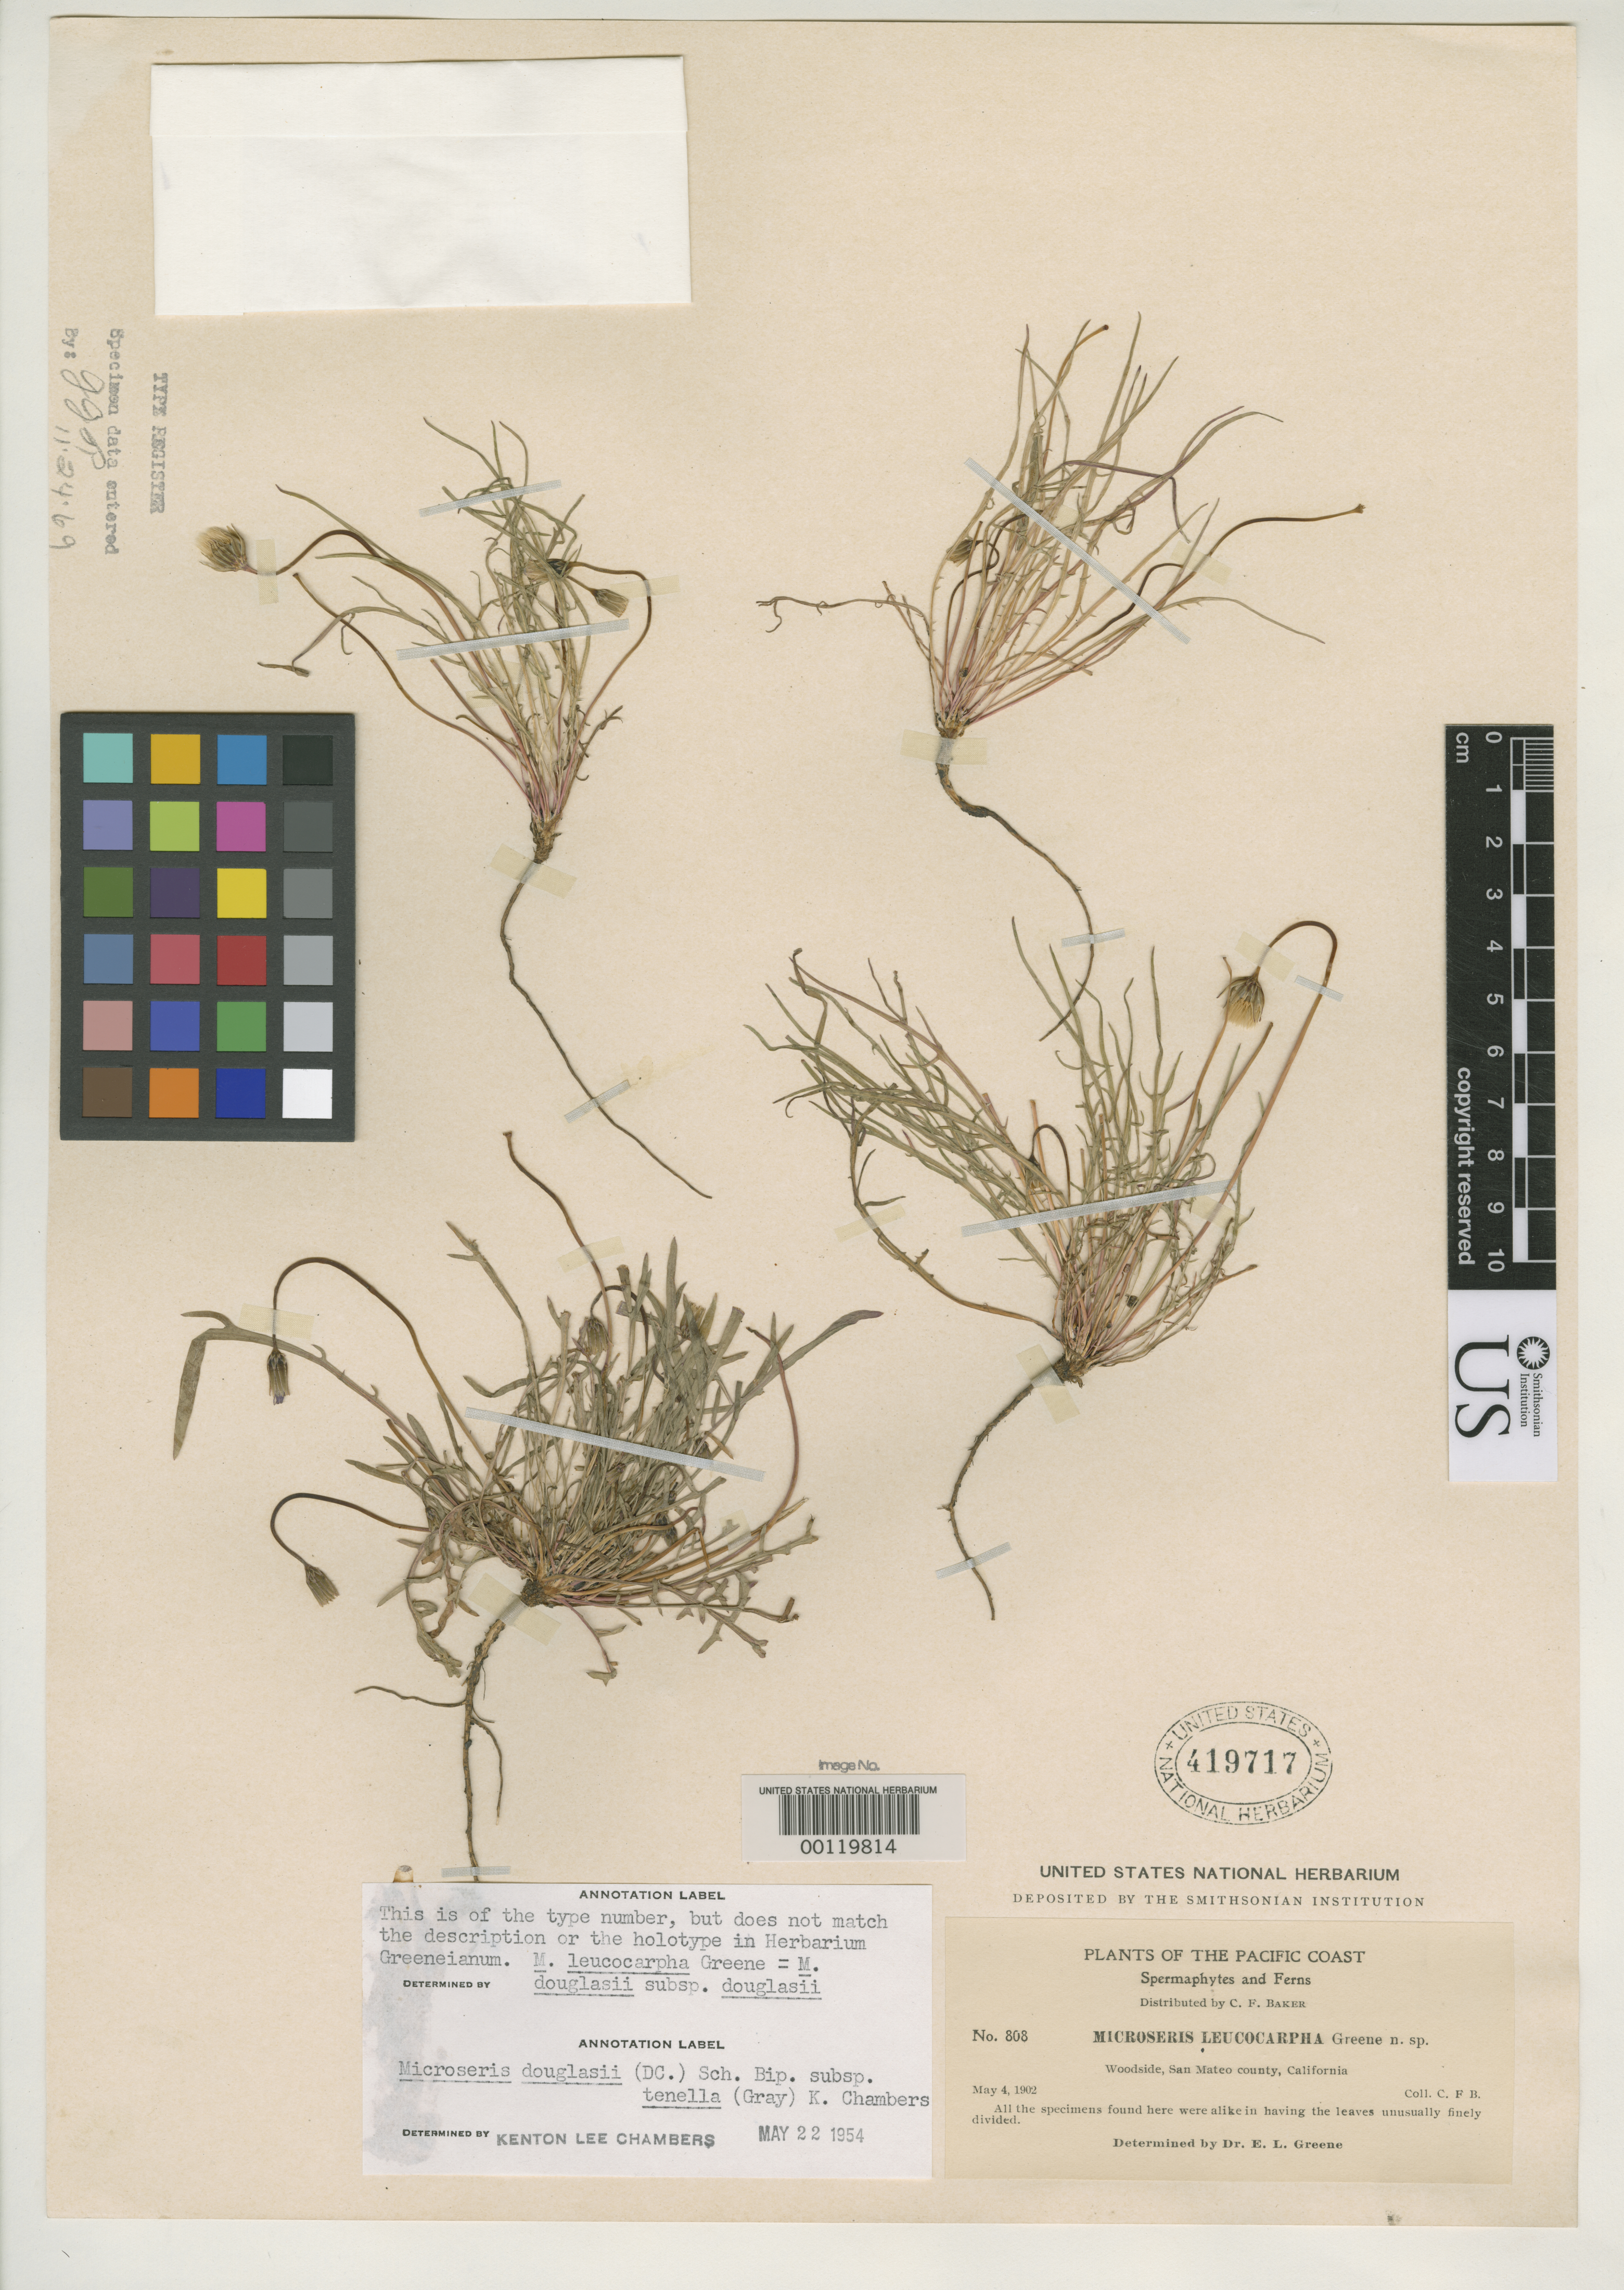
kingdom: Plantae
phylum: Tracheophyta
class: Magnoliopsida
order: Asterales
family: Asteraceae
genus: Microseris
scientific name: Microseris leucocarpha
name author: Greene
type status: Isotype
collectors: C. F. Baker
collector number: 808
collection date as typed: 04 May 1902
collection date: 1902-05-04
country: United States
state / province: California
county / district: San Mateo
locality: Woodside.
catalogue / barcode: US 419717